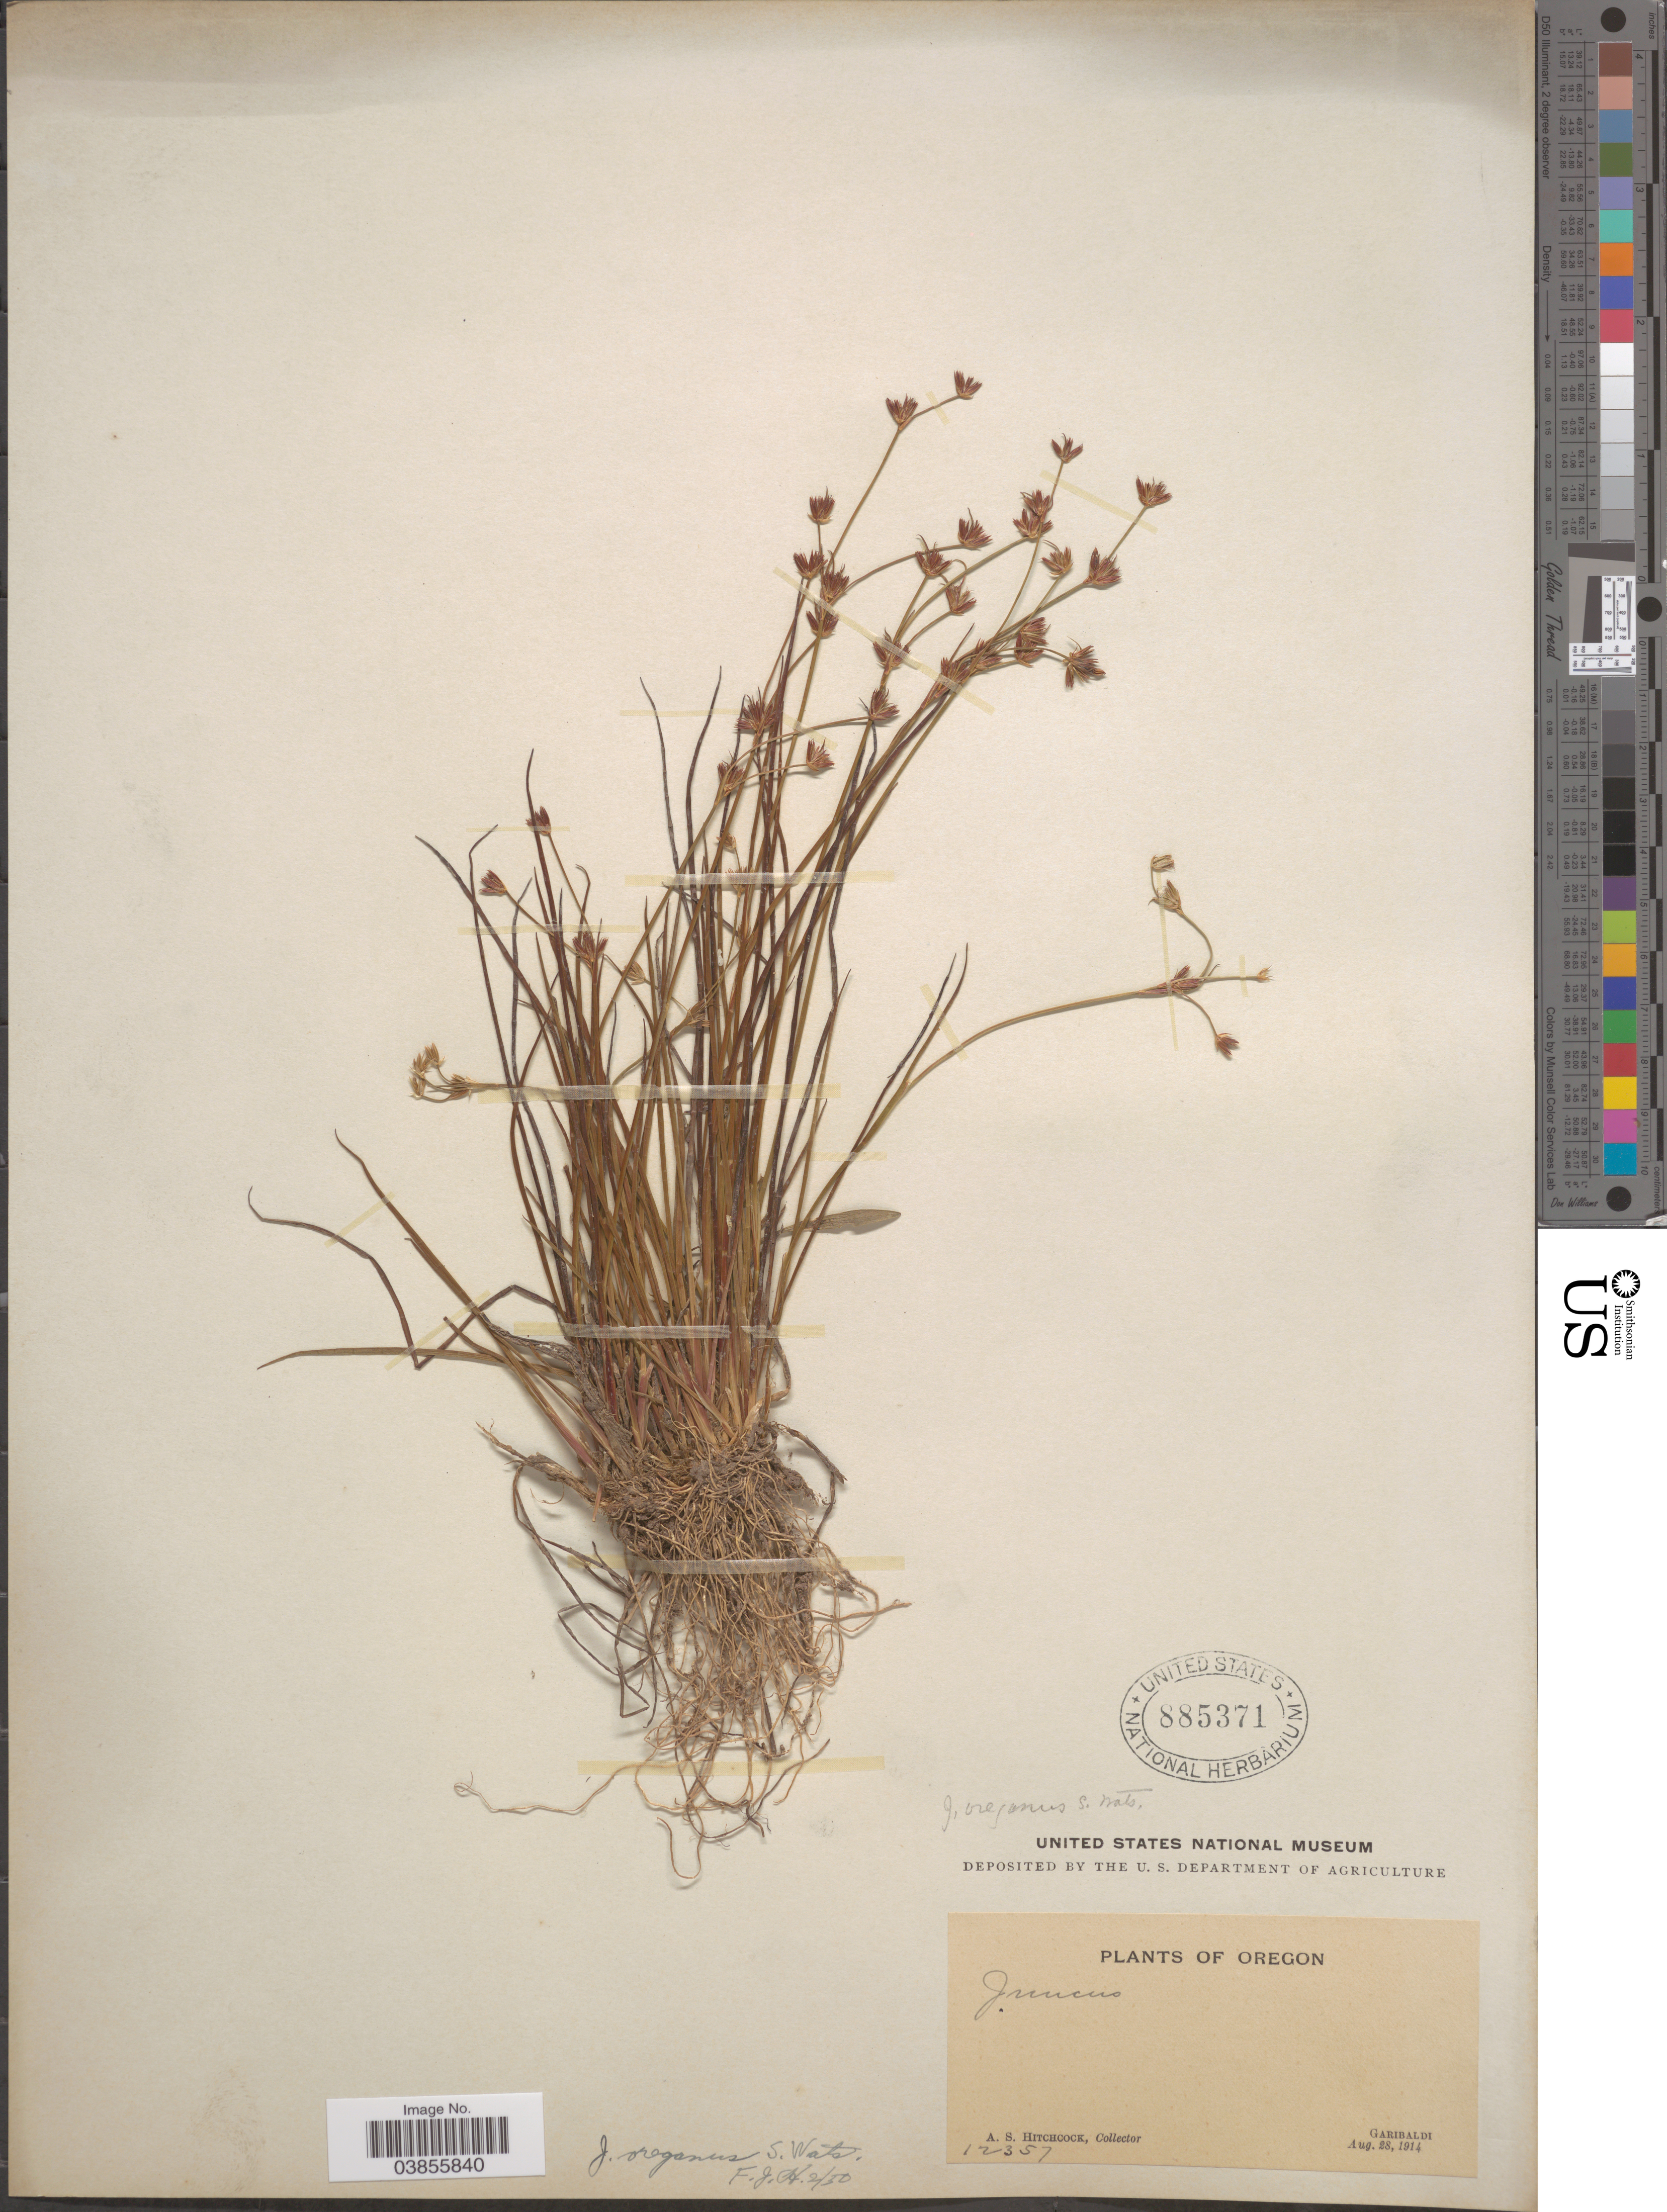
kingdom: Plantae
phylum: Tracheophyta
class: Liliopsida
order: Poales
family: Juncaceae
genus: Juncus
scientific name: Juncus oreganus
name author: S. Watson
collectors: A. S. Hitchcock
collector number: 12357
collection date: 1914-08-28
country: United States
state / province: Oregon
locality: Garibaldi.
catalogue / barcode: US 885371